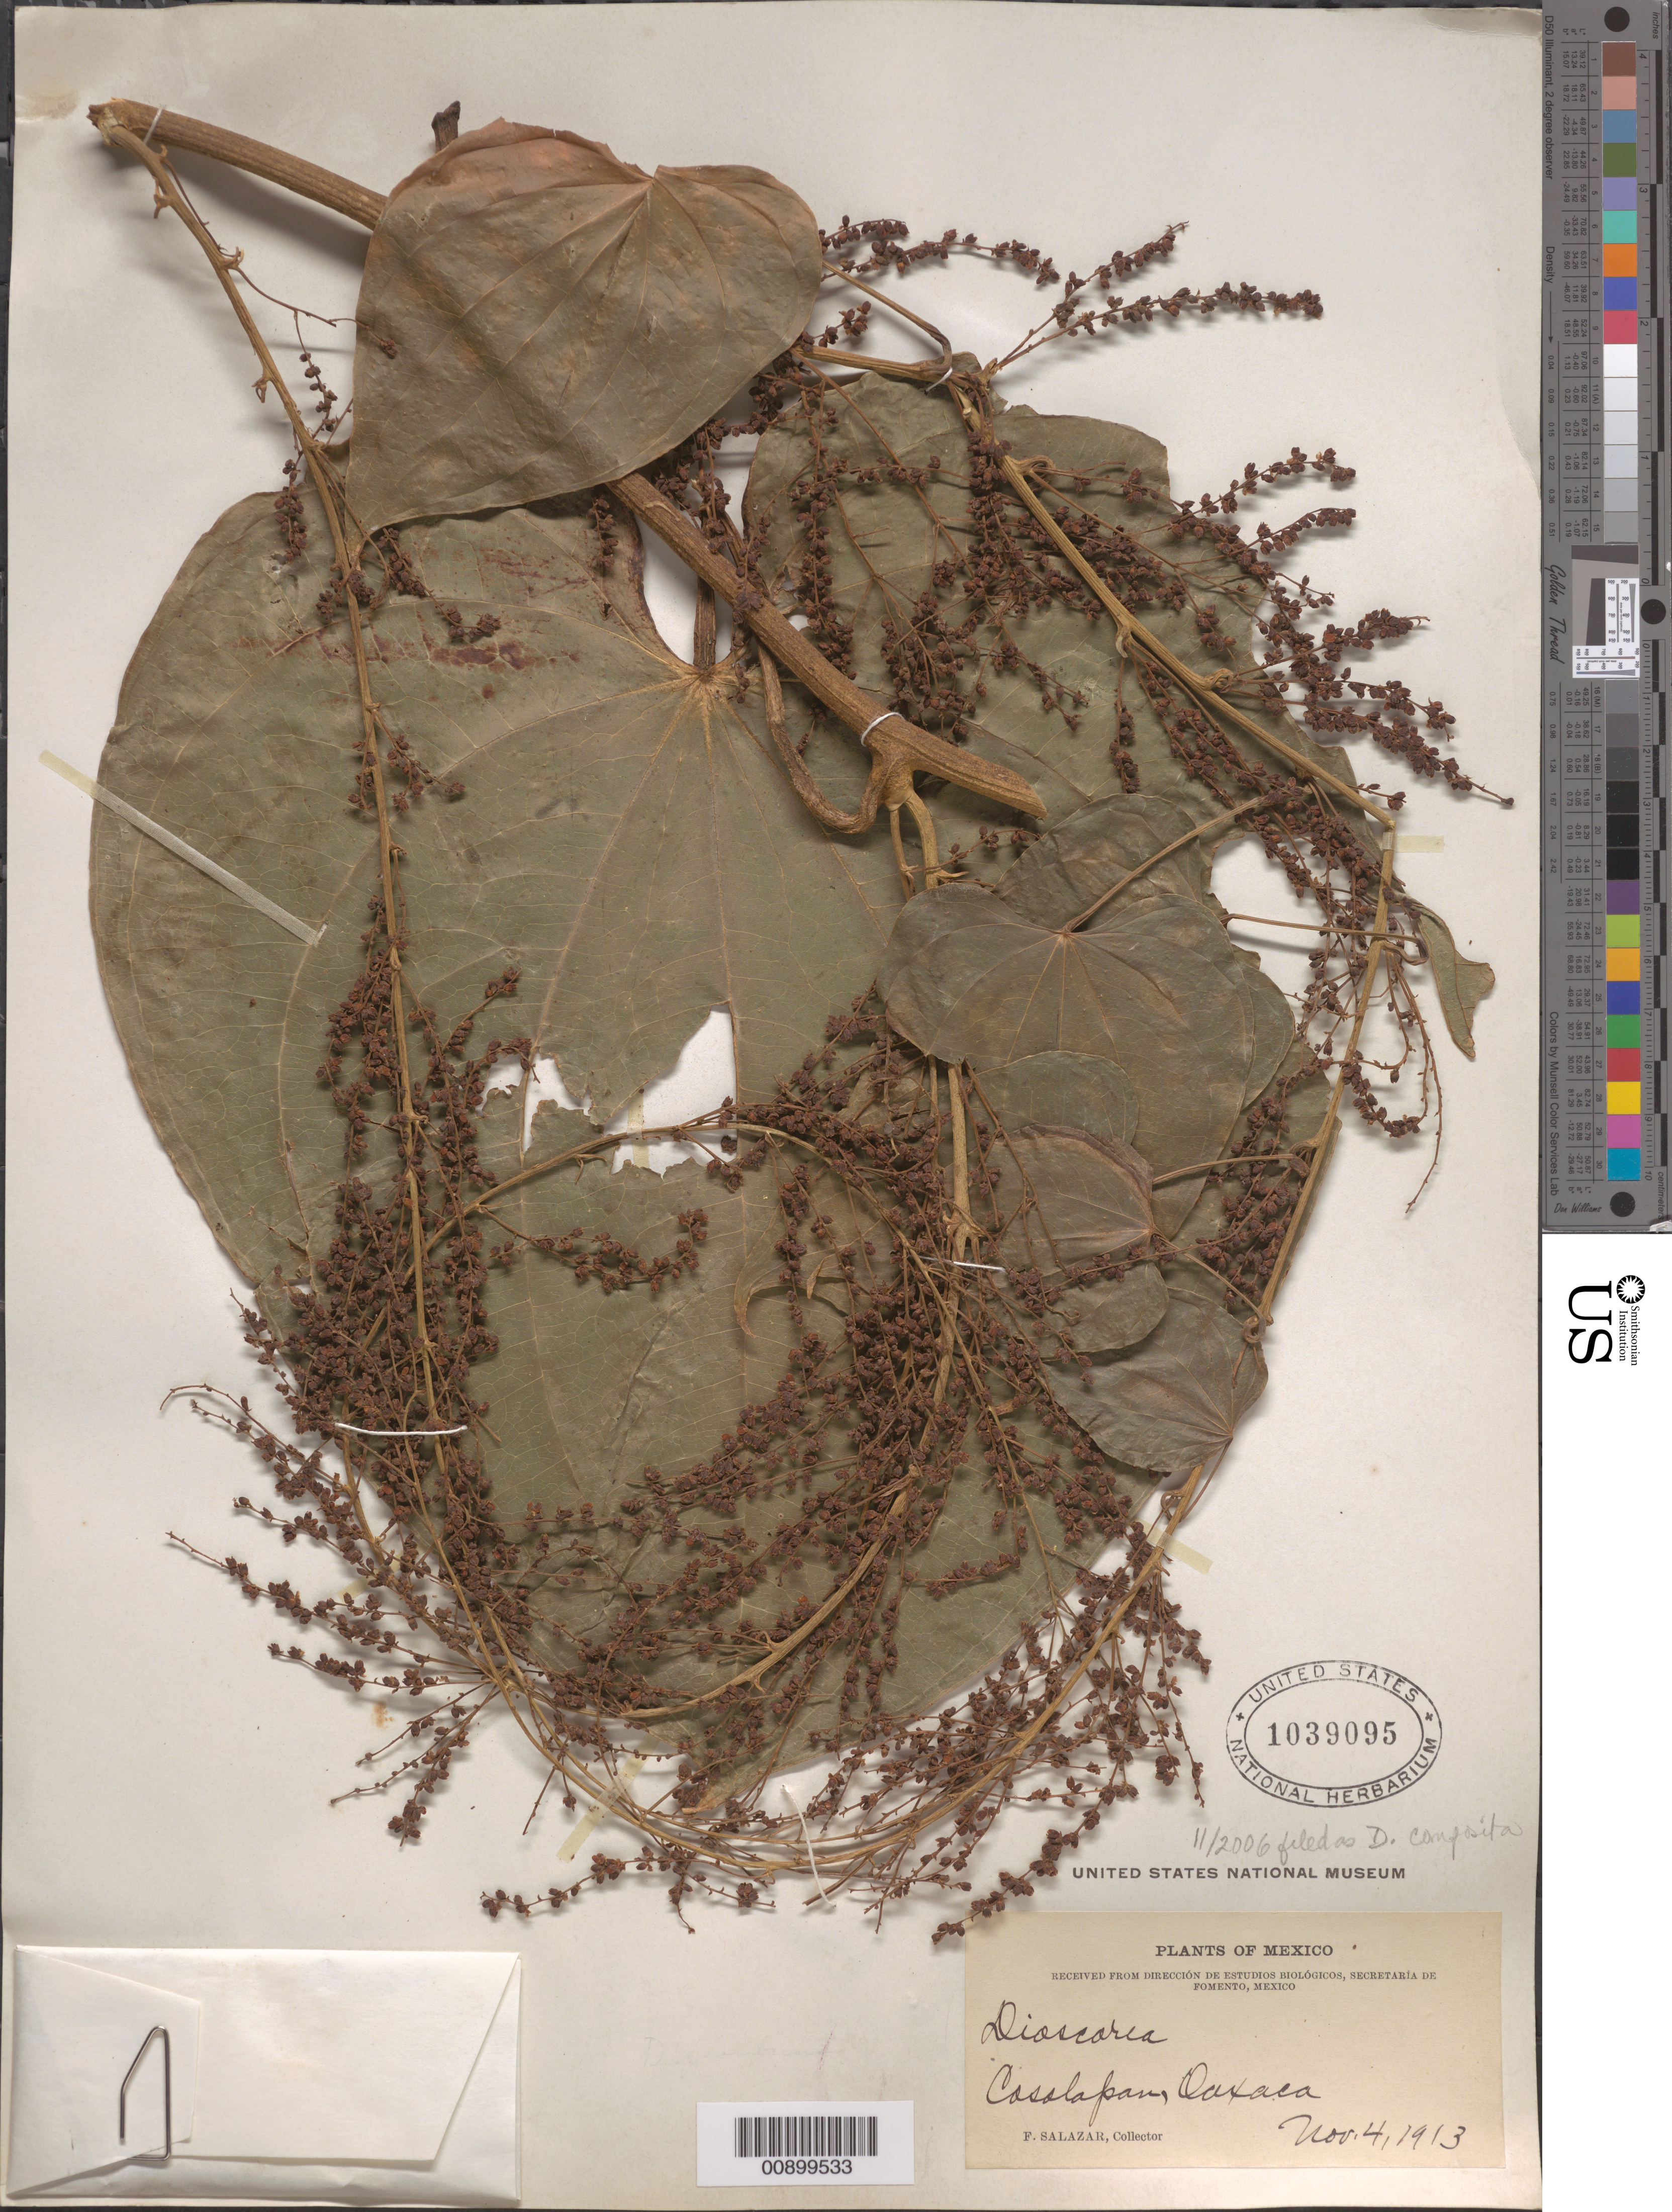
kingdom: Plantae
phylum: Tracheophyta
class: Liliopsida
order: Dioscoreales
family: Dioscoreaceae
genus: Dioscorea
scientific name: Dioscorea composita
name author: Hemsl.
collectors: F. Salazar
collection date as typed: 04 Nov 1913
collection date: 1913-11-04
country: Mexico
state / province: Oaxaca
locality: Cosolapan, Oaxaca.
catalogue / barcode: US 1039095